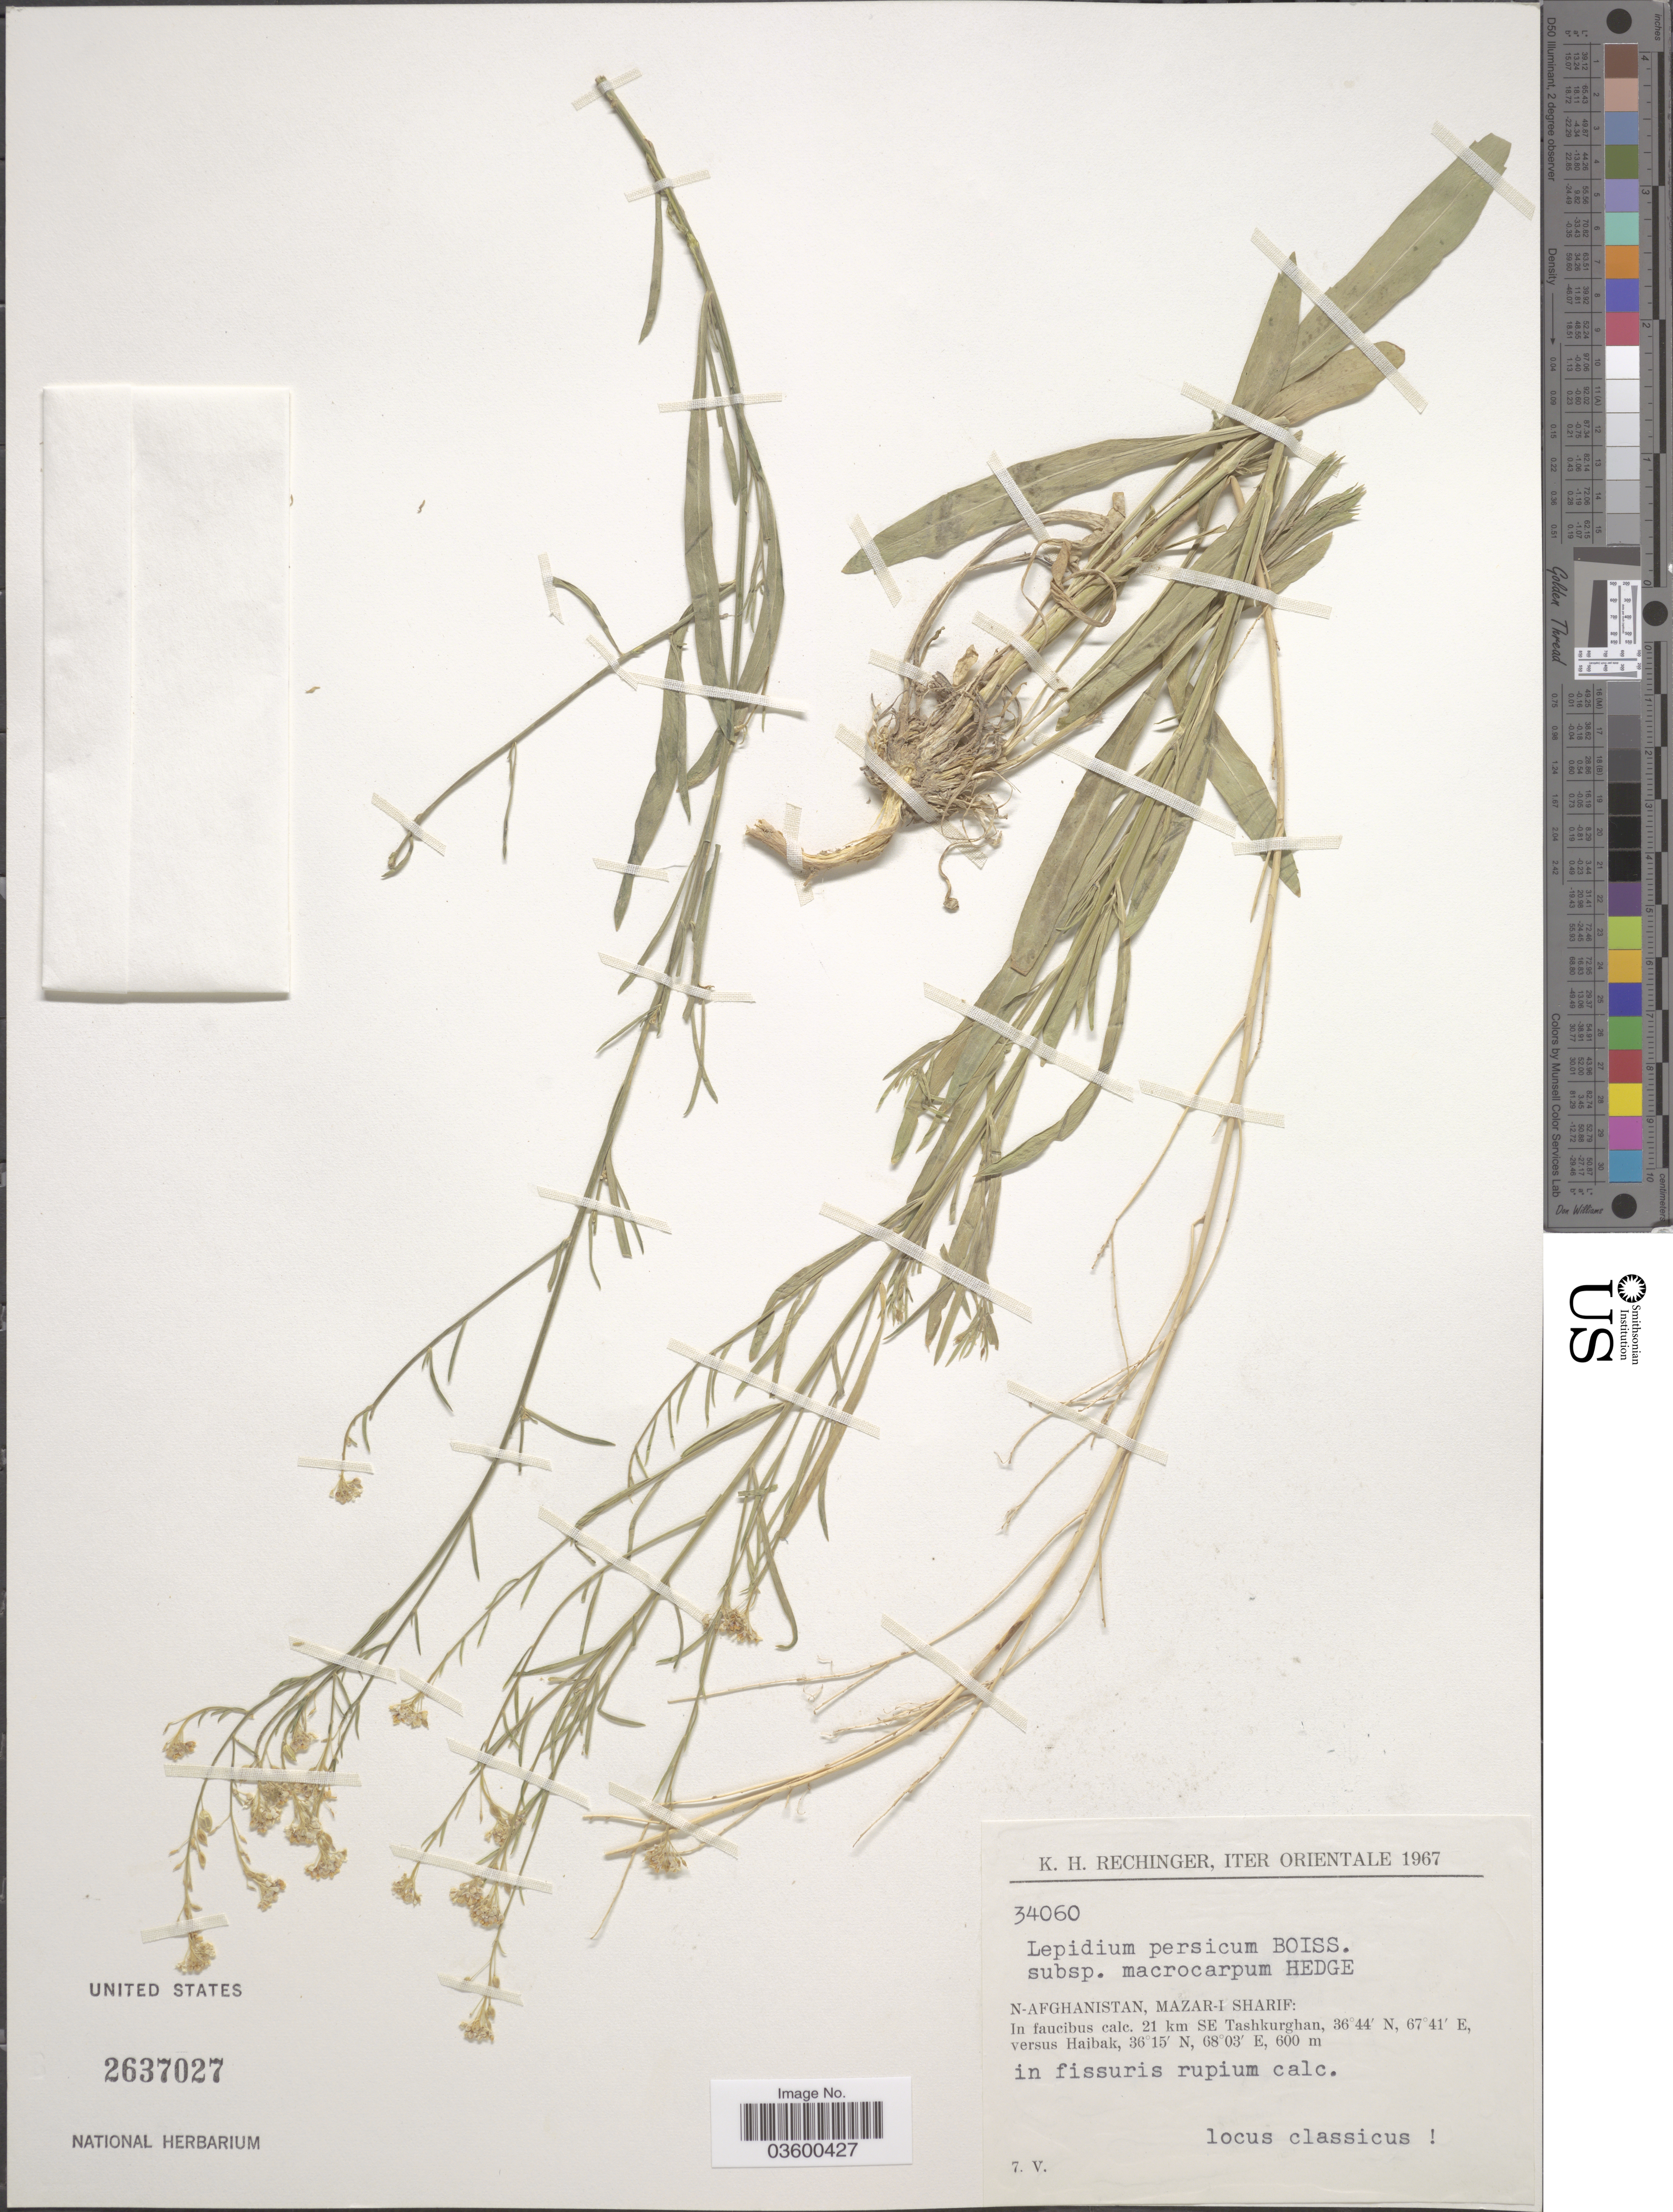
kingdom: Plantae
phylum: Tracheophyta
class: Magnoliopsida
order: Brassicales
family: Brassicaceae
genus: Lepidium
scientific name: Lepidium persicum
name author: Boiss.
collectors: K. H. Rechinger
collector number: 34060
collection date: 1967-05-07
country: Afghanistan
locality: Orientale. N-Afghanistan, Mazar-I Sharif. In faucibus calc. 21 km SE Tashkurghan versus Haibak.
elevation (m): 600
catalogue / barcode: US 2637027